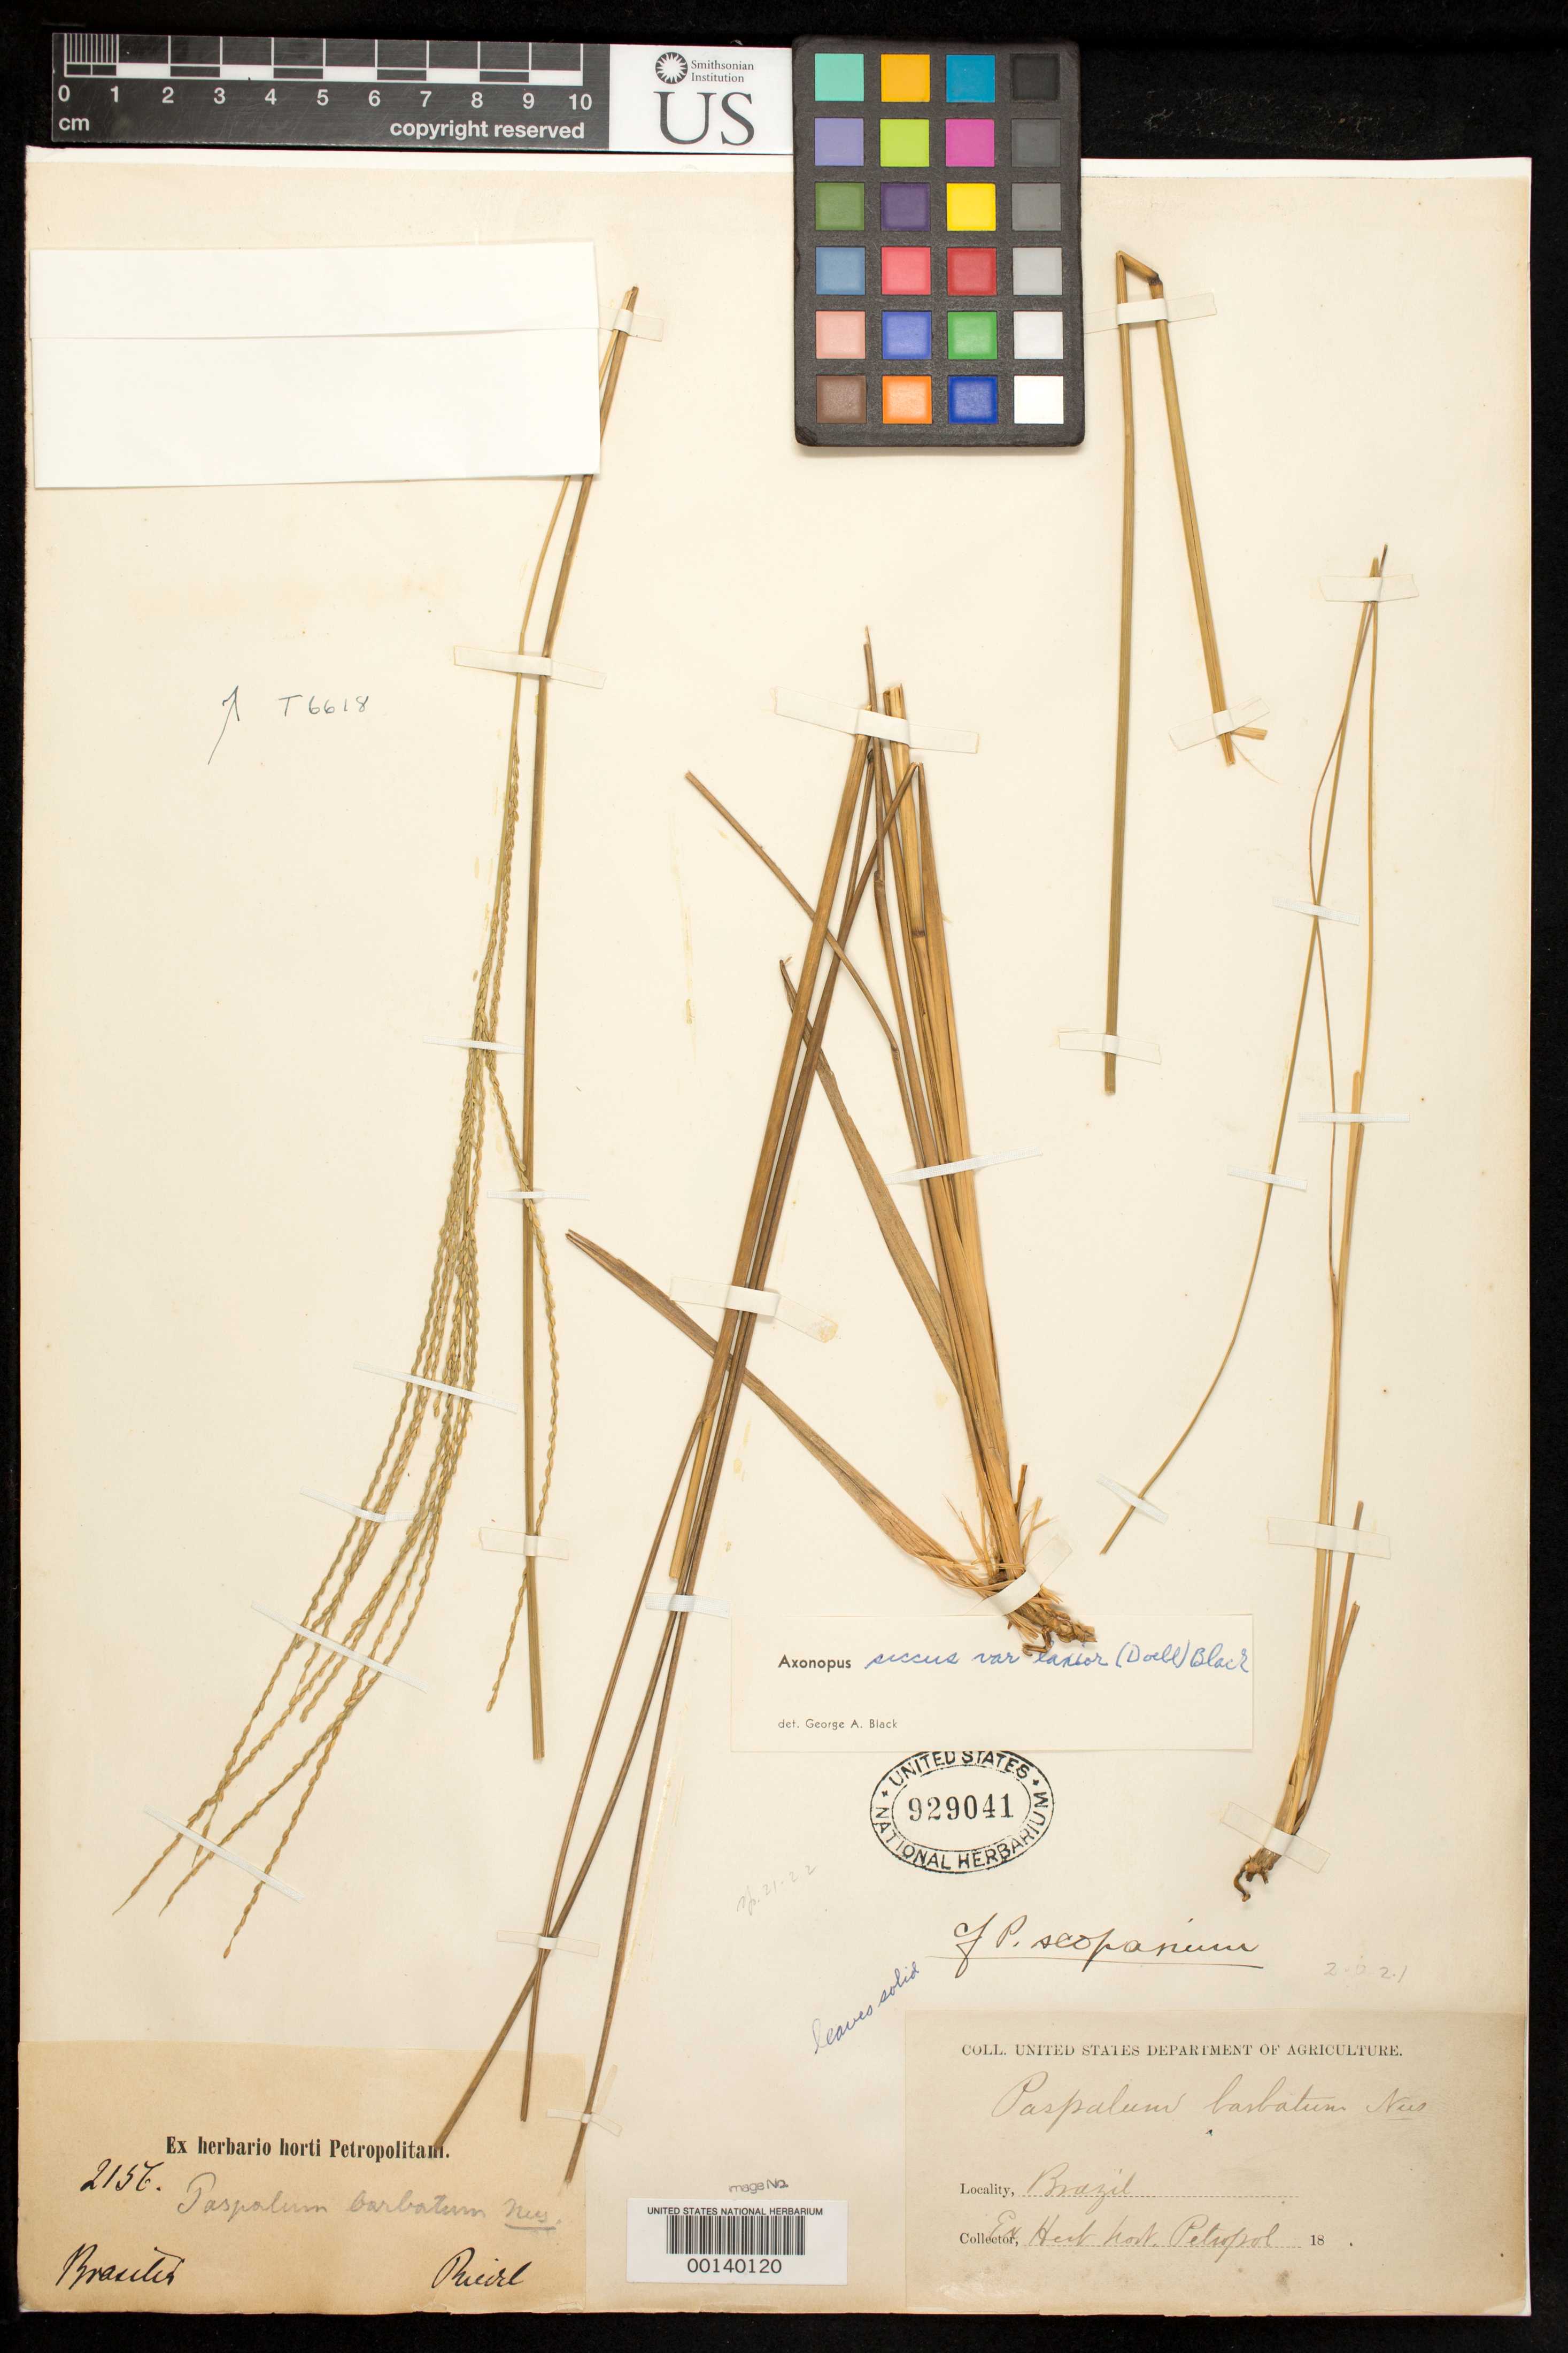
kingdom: Plantae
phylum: Tracheophyta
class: Liliopsida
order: Poales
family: Poaceae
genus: Paspalum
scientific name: Paspalum barbatum Nees ex Trin., nom. illeg.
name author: Nees ex Trin.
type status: Type Collection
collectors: L. Riedel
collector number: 2156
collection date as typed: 18--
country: Brazil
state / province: Minas Gerais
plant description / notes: ex herb horti Petropolitani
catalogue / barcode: US 929041